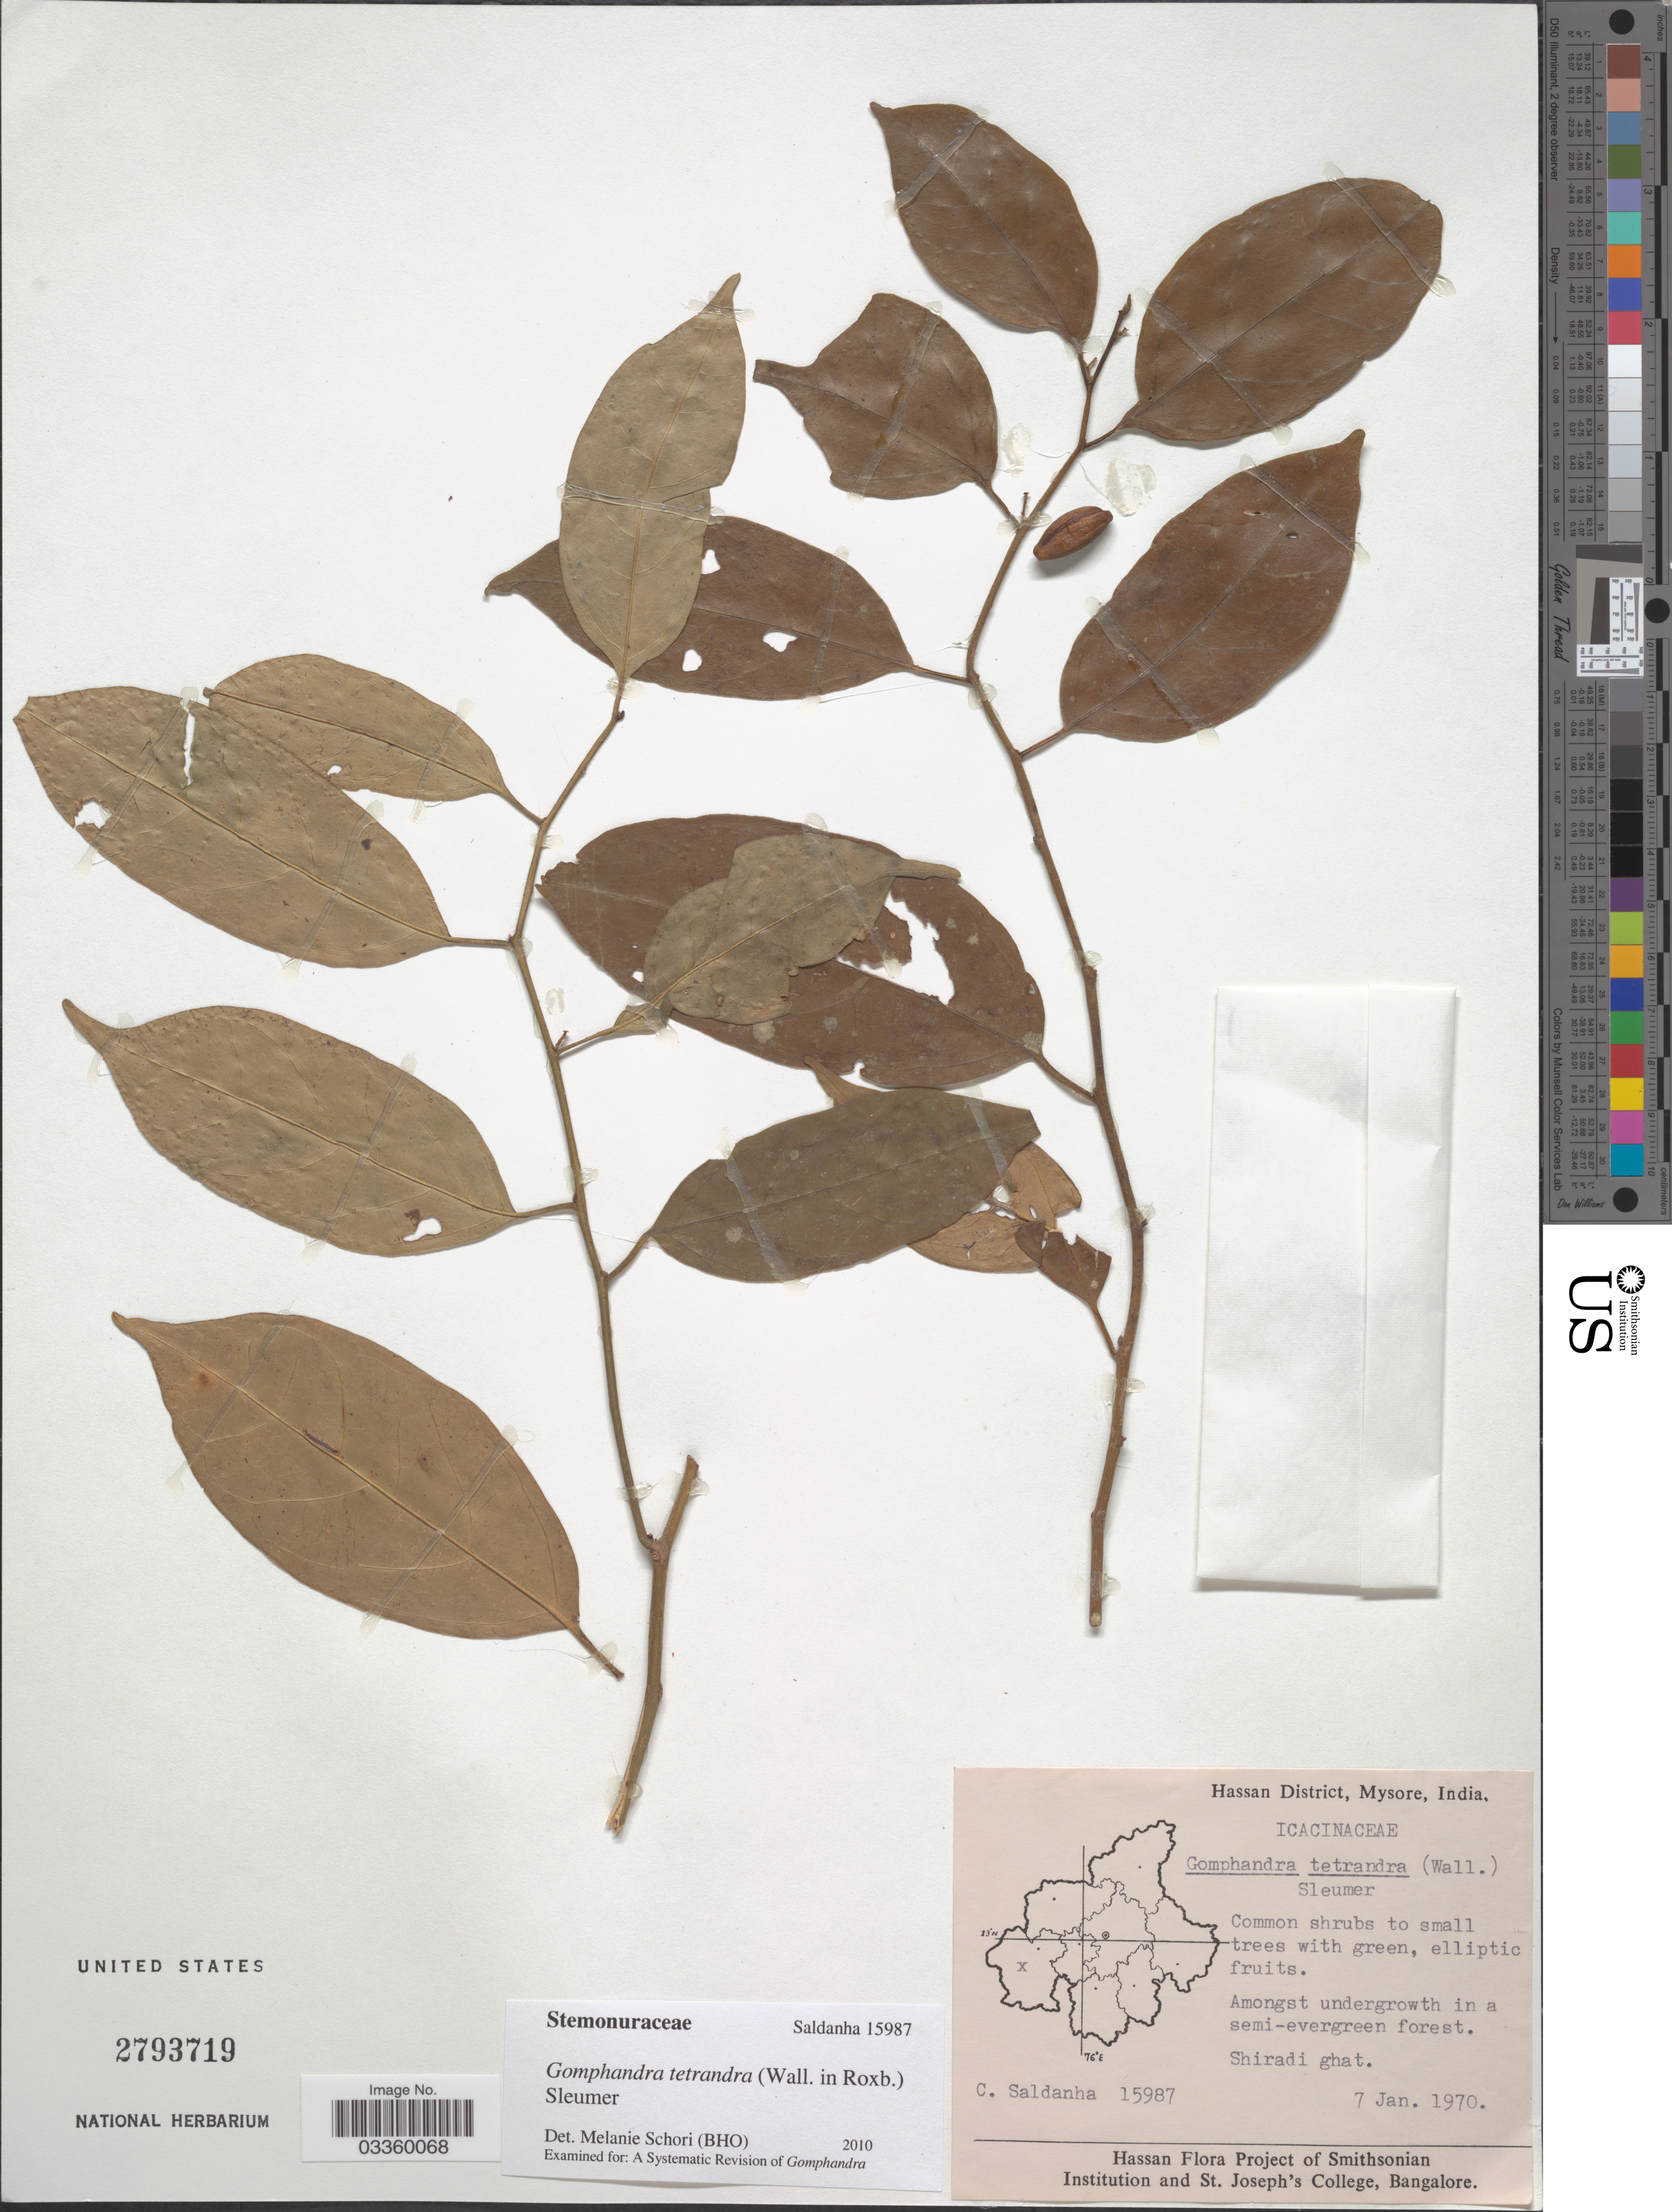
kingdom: Plantae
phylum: Tracheophyta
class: Magnoliopsida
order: Cardiopteridales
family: Stemonuraceae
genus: Gomphandra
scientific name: Gomphandra tetrandra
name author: (Wall.) Sleumer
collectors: C. Saldanha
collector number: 15987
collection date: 1970-01-07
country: India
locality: Hassan District, Mysore. Shiradi ghat.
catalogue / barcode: US 2793719